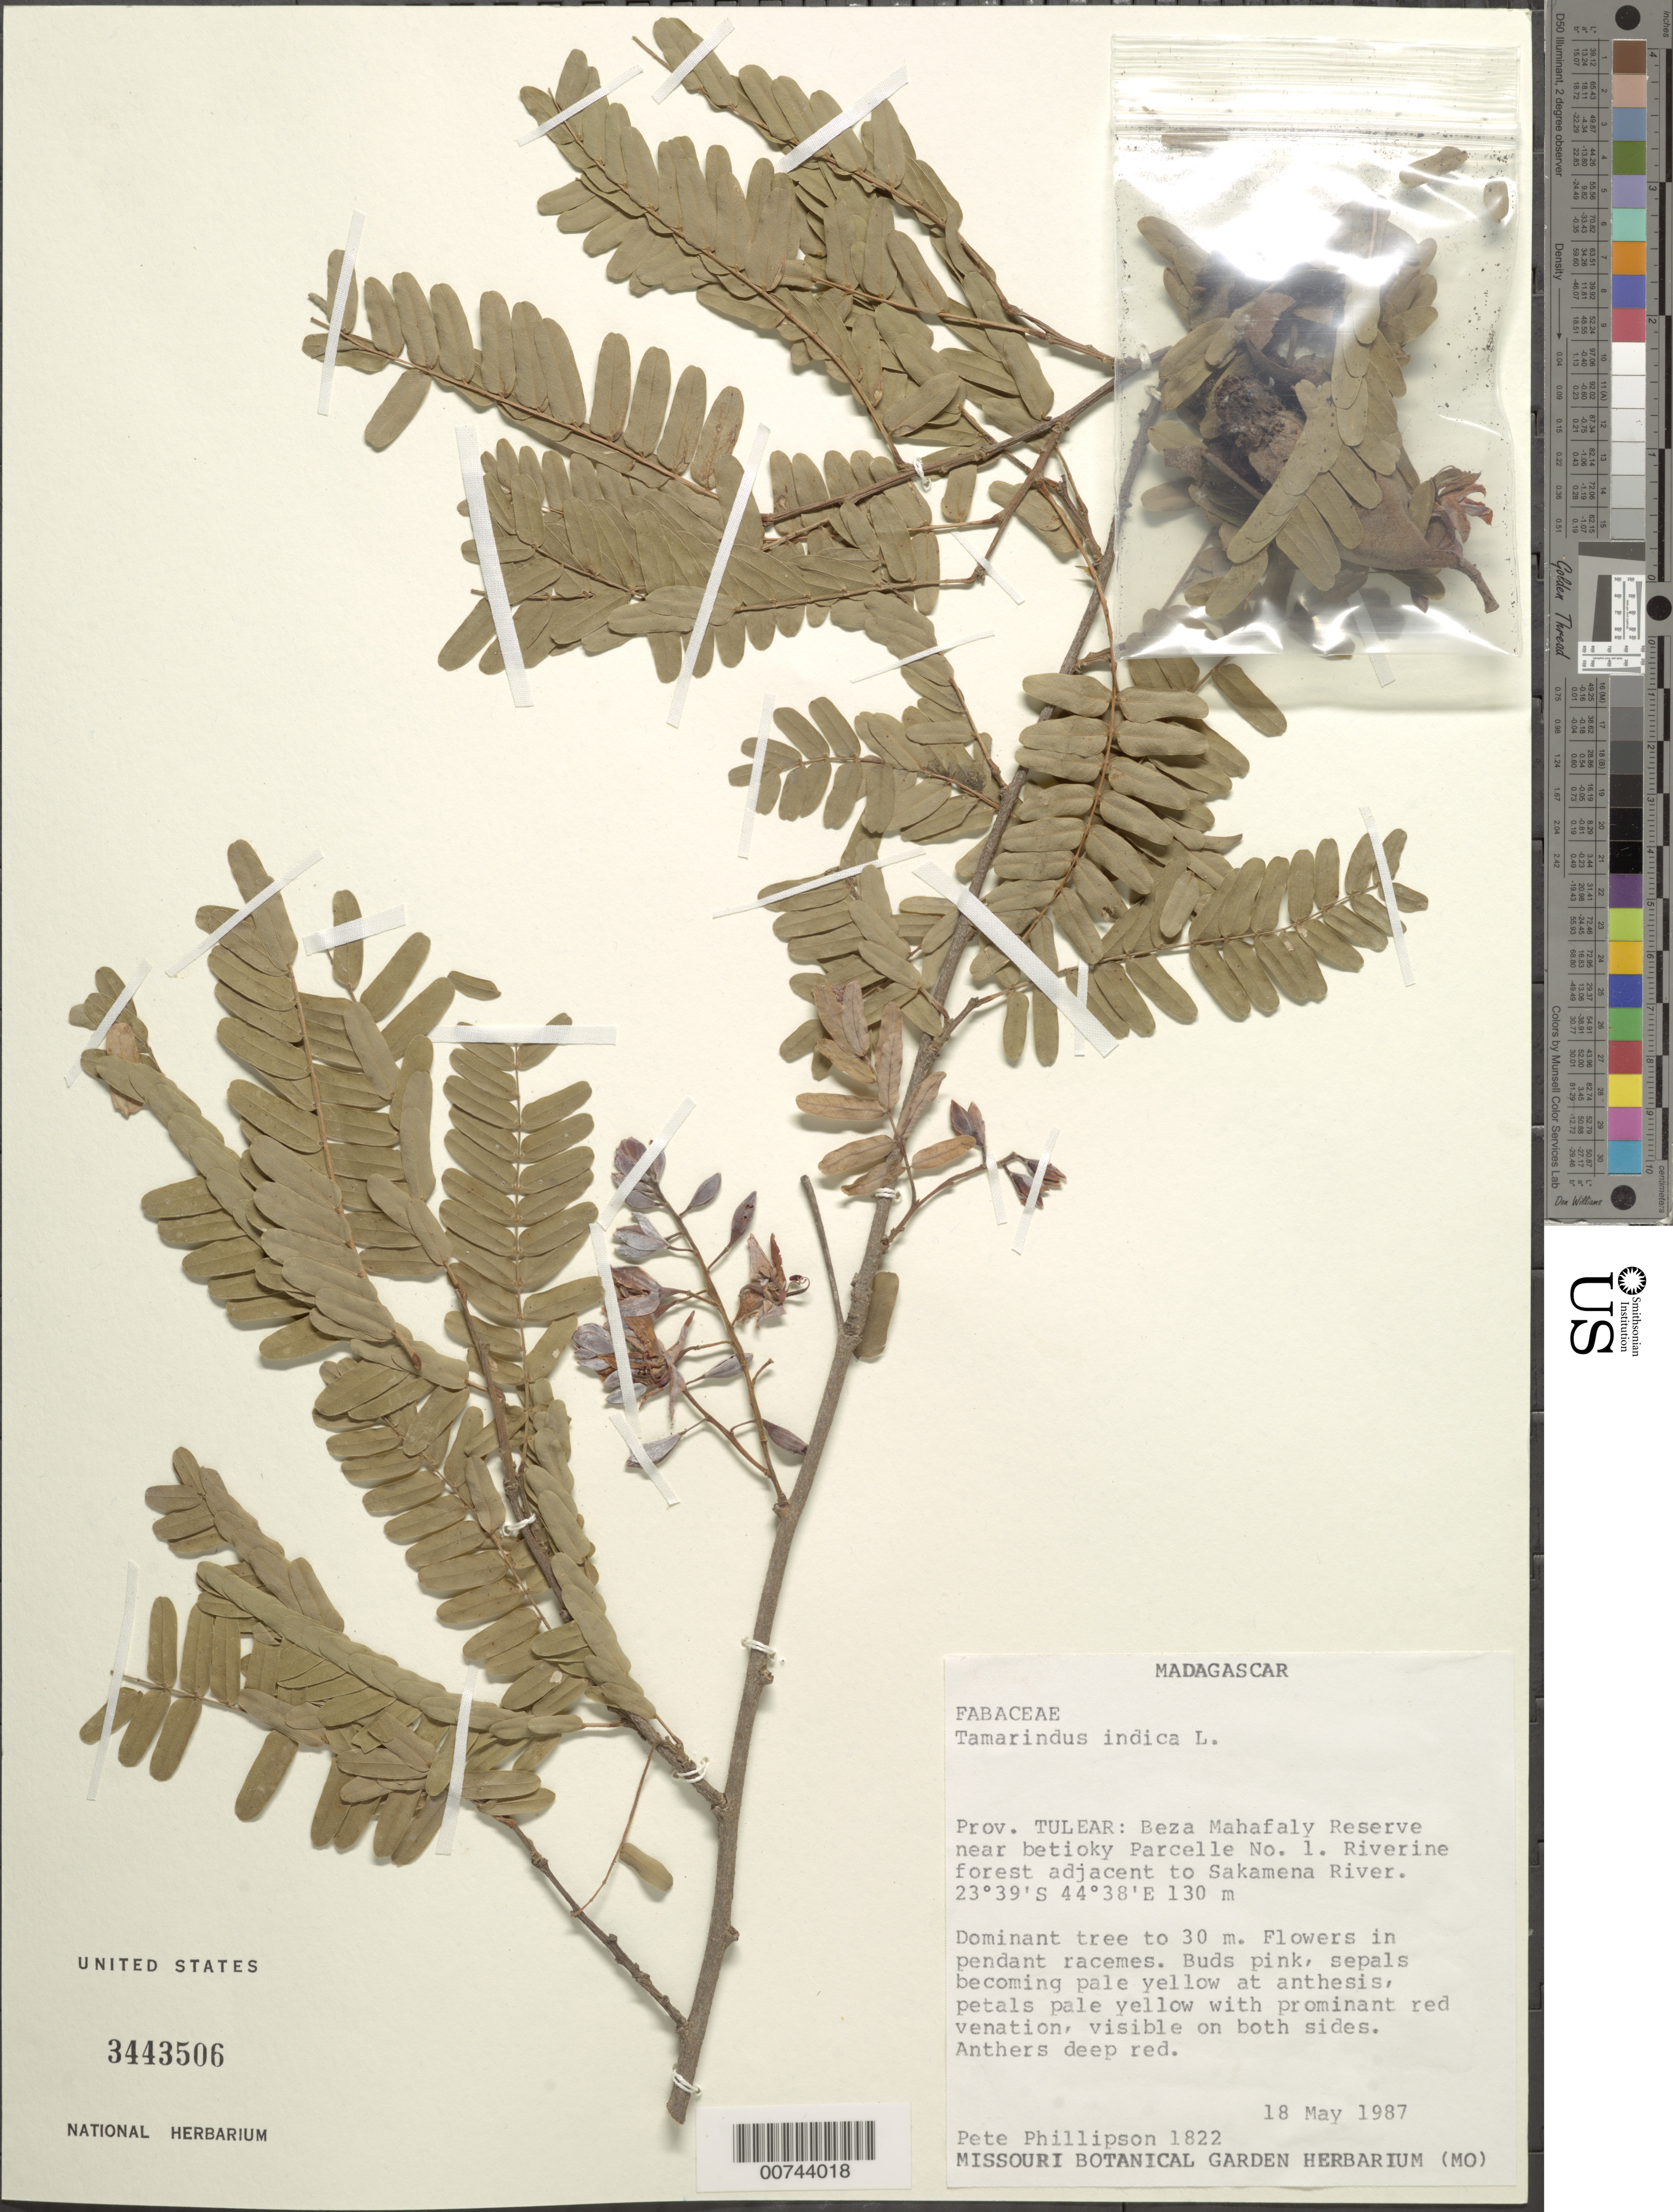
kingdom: Plantae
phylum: Tracheophyta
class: Magnoliopsida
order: Fabales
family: Fabaceae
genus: Tamarindus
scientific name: Tamarindus indica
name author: L.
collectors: P. B. Phillipson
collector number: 1822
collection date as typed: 18 May 1987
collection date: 1987-05-18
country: Madagascar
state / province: Atsimo-Andrefana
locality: Beza Mahagaly Reserve near Betioky Parcelle No. 1.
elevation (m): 130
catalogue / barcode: US 3443506